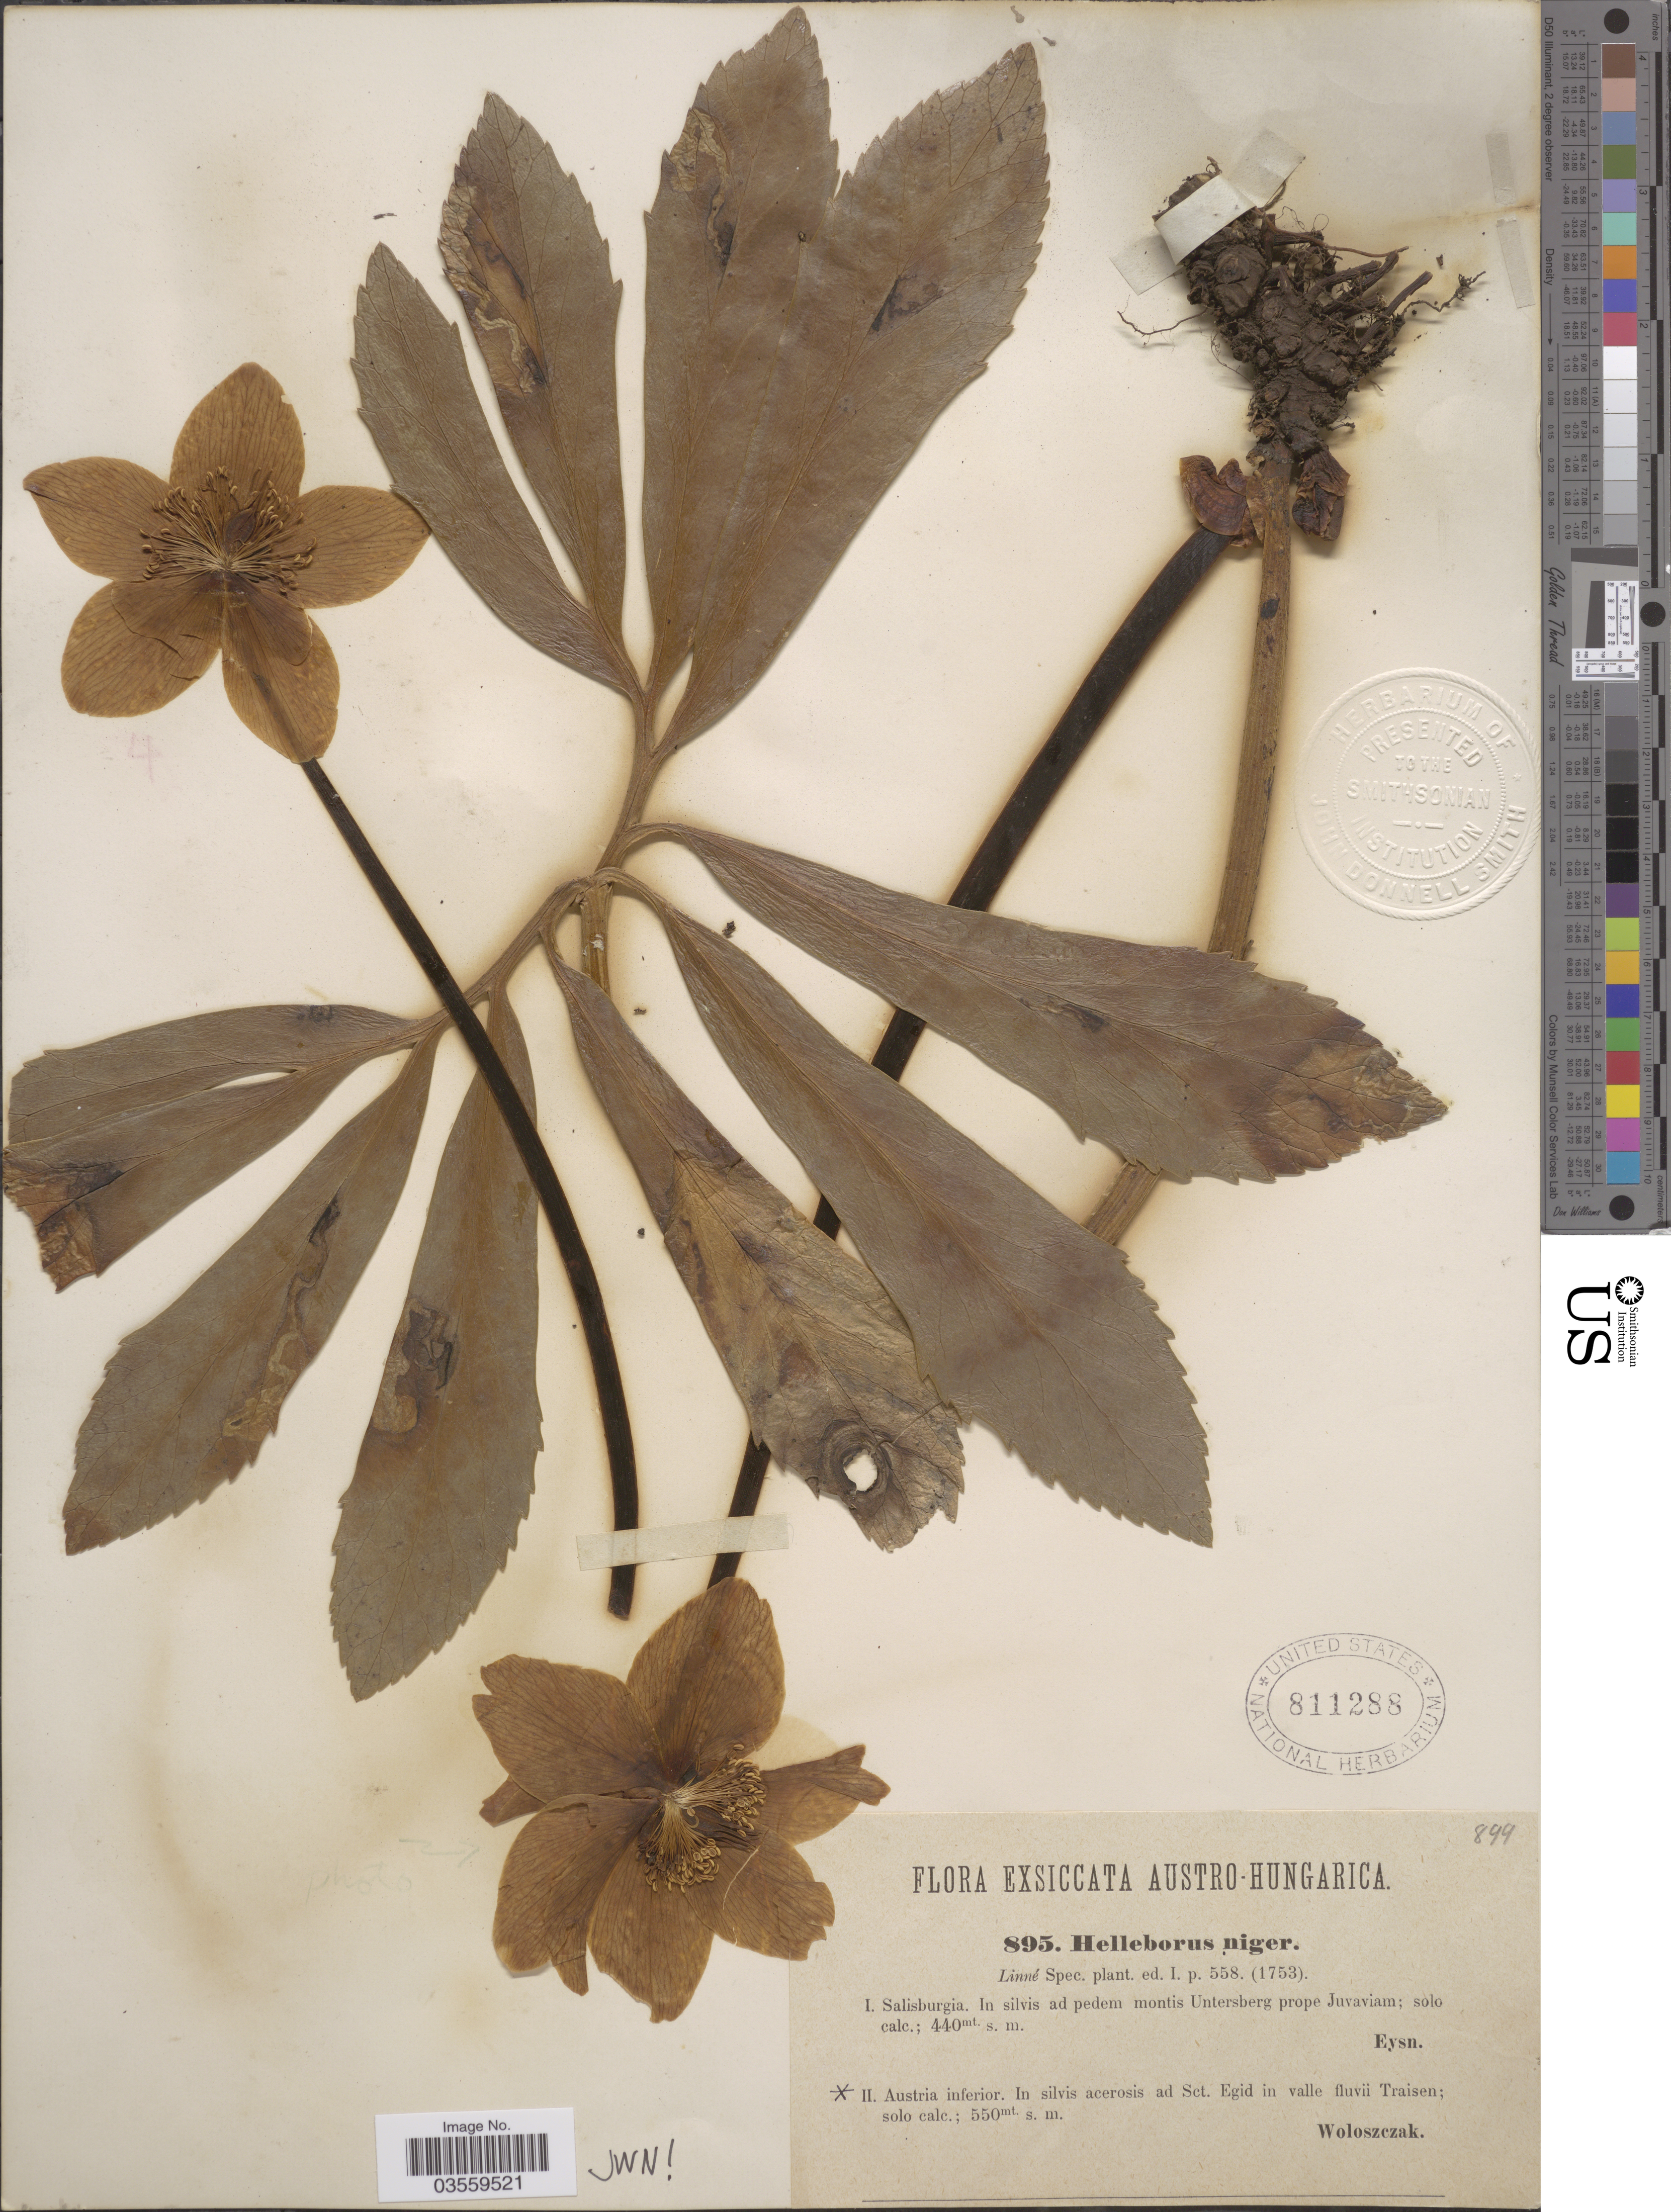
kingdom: Plantae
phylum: Tracheophyta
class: Magnoliopsida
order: Ranunculales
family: Ranunculaceae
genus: Helleborus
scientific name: Helleborus niger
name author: L.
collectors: Woloszczak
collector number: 895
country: Austria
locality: Austro-Hungarica. Austria inferior. In silvis acerosis ad Sct. Egid in valle fluvii Traisen.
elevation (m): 550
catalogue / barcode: US 811288